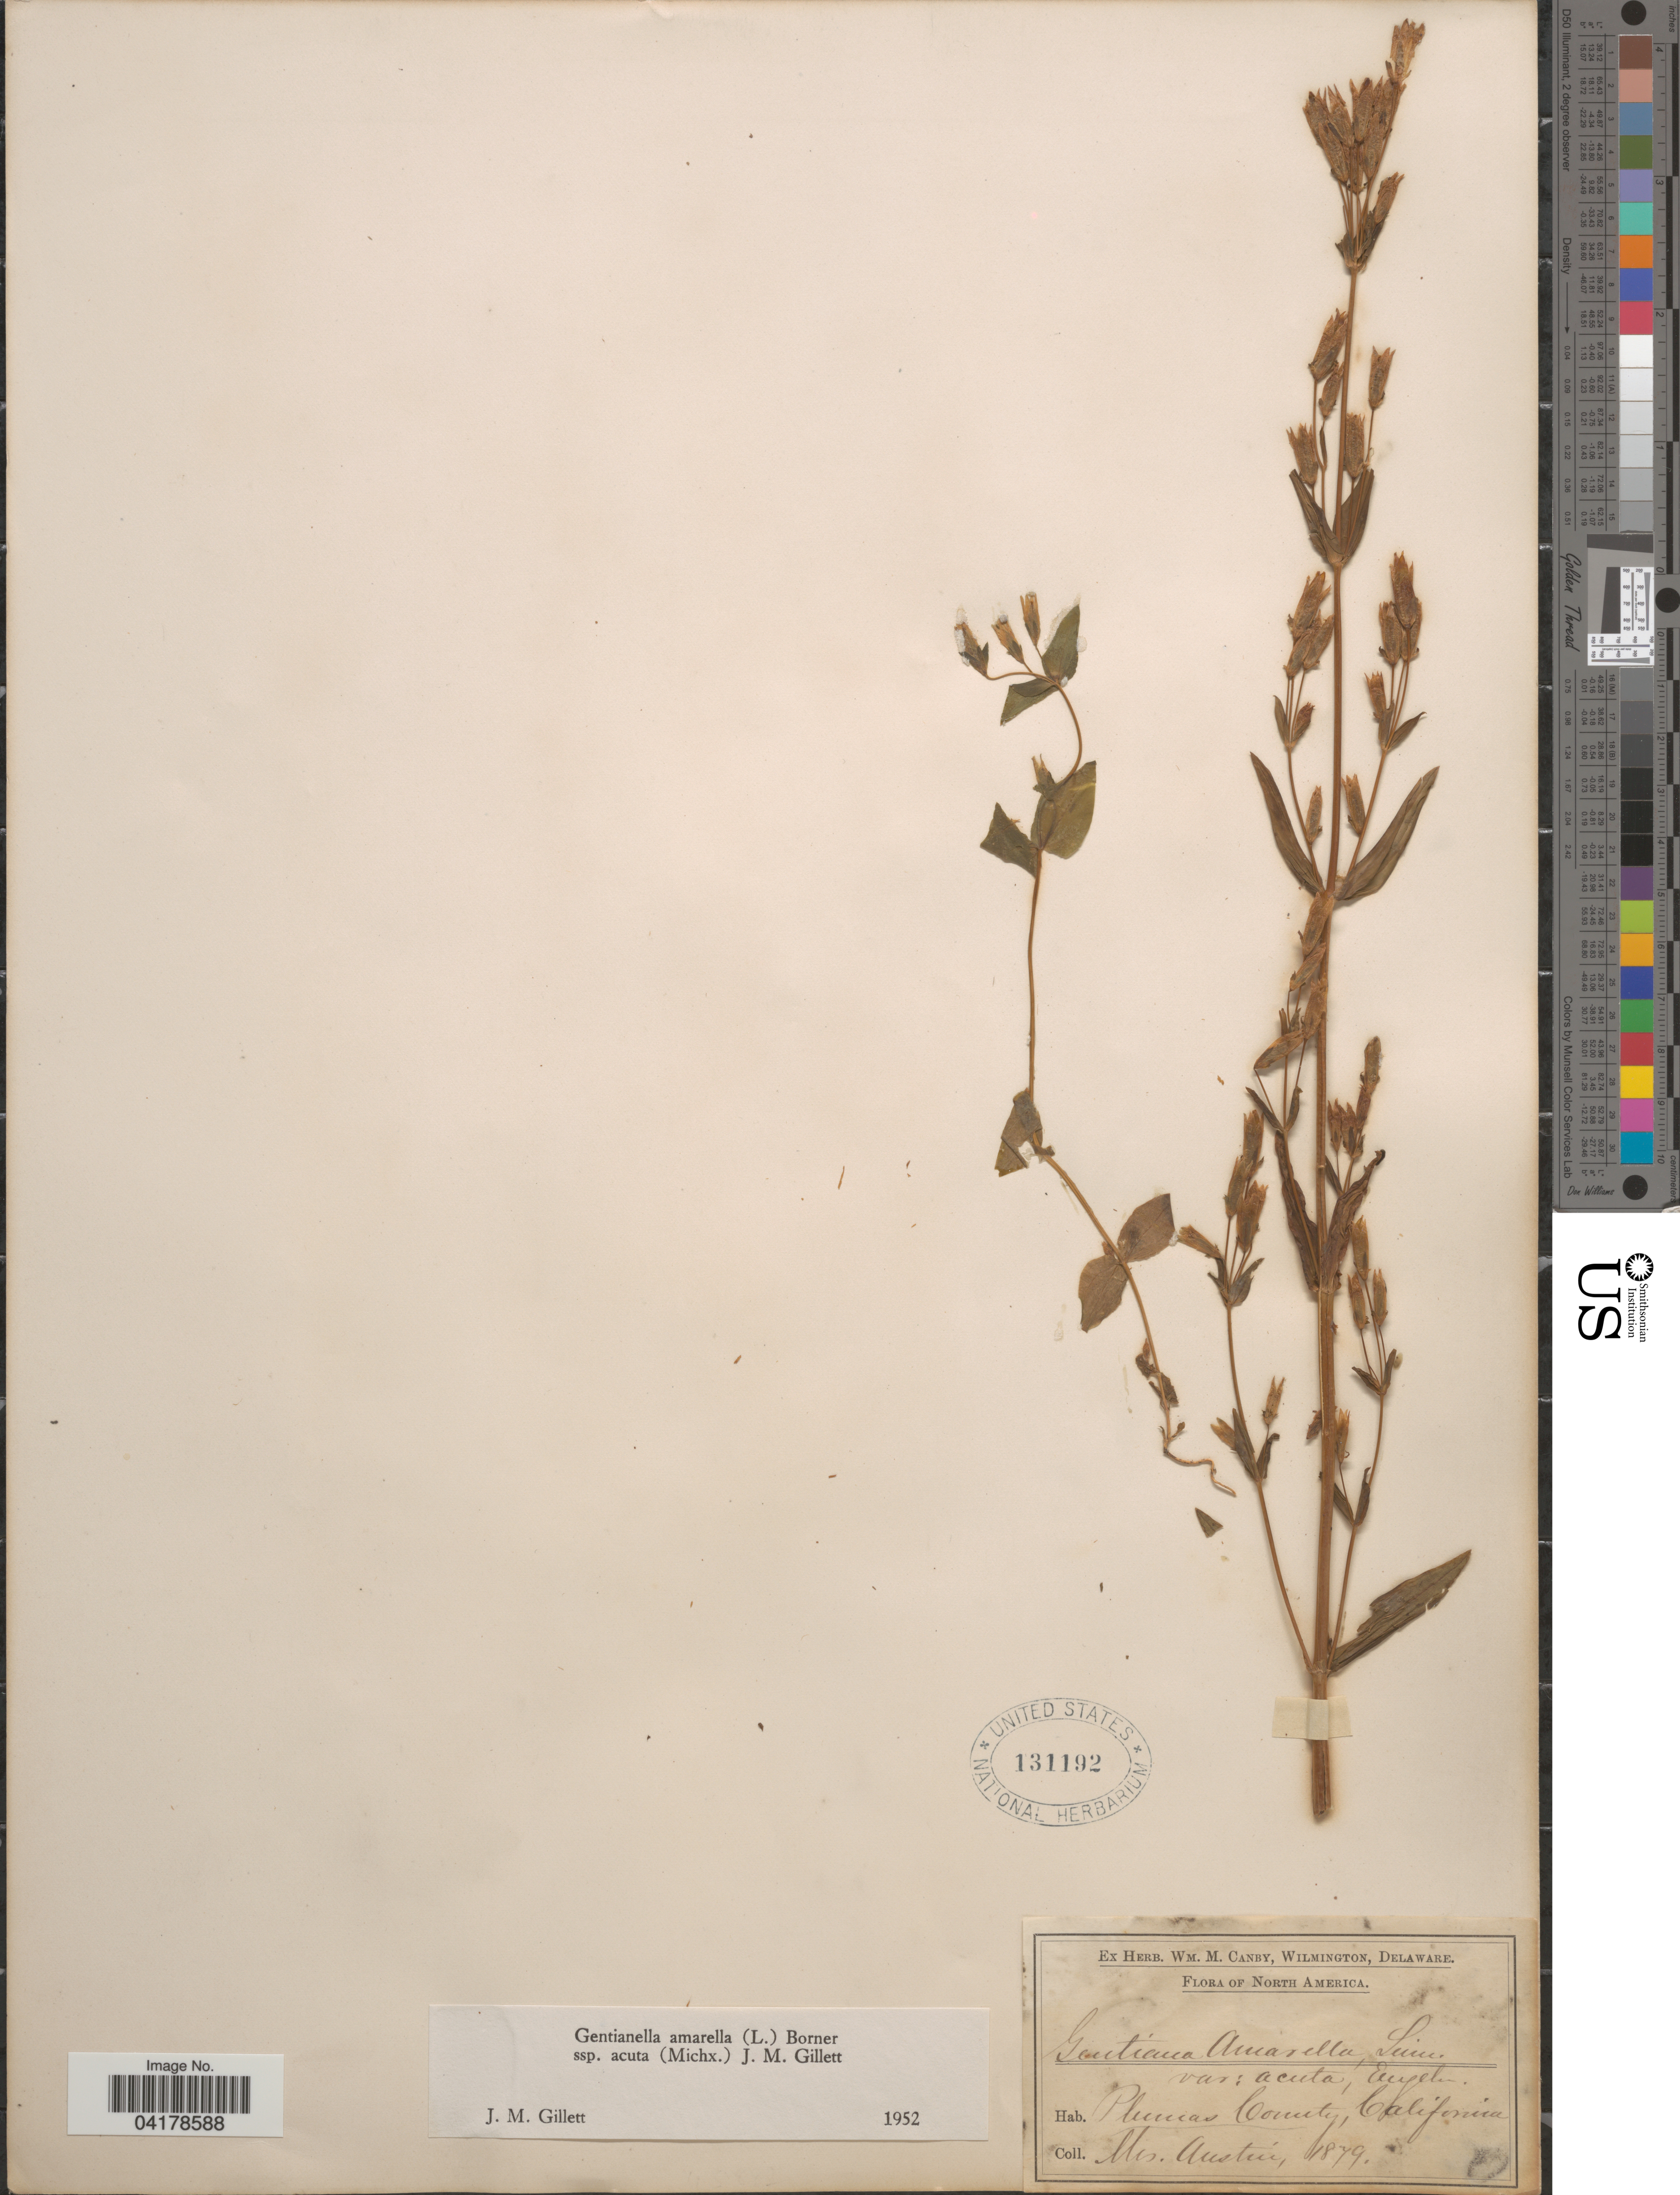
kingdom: Plantae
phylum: Tracheophyta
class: Magnoliopsida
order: Gentianales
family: Gentianaceae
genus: Gentianella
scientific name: Gentianella amarella subsp. acuta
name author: (Michx.) J.M. Gillett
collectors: Austin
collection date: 1879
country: United States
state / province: California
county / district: Plumas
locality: Plumas County.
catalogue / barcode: US 131192